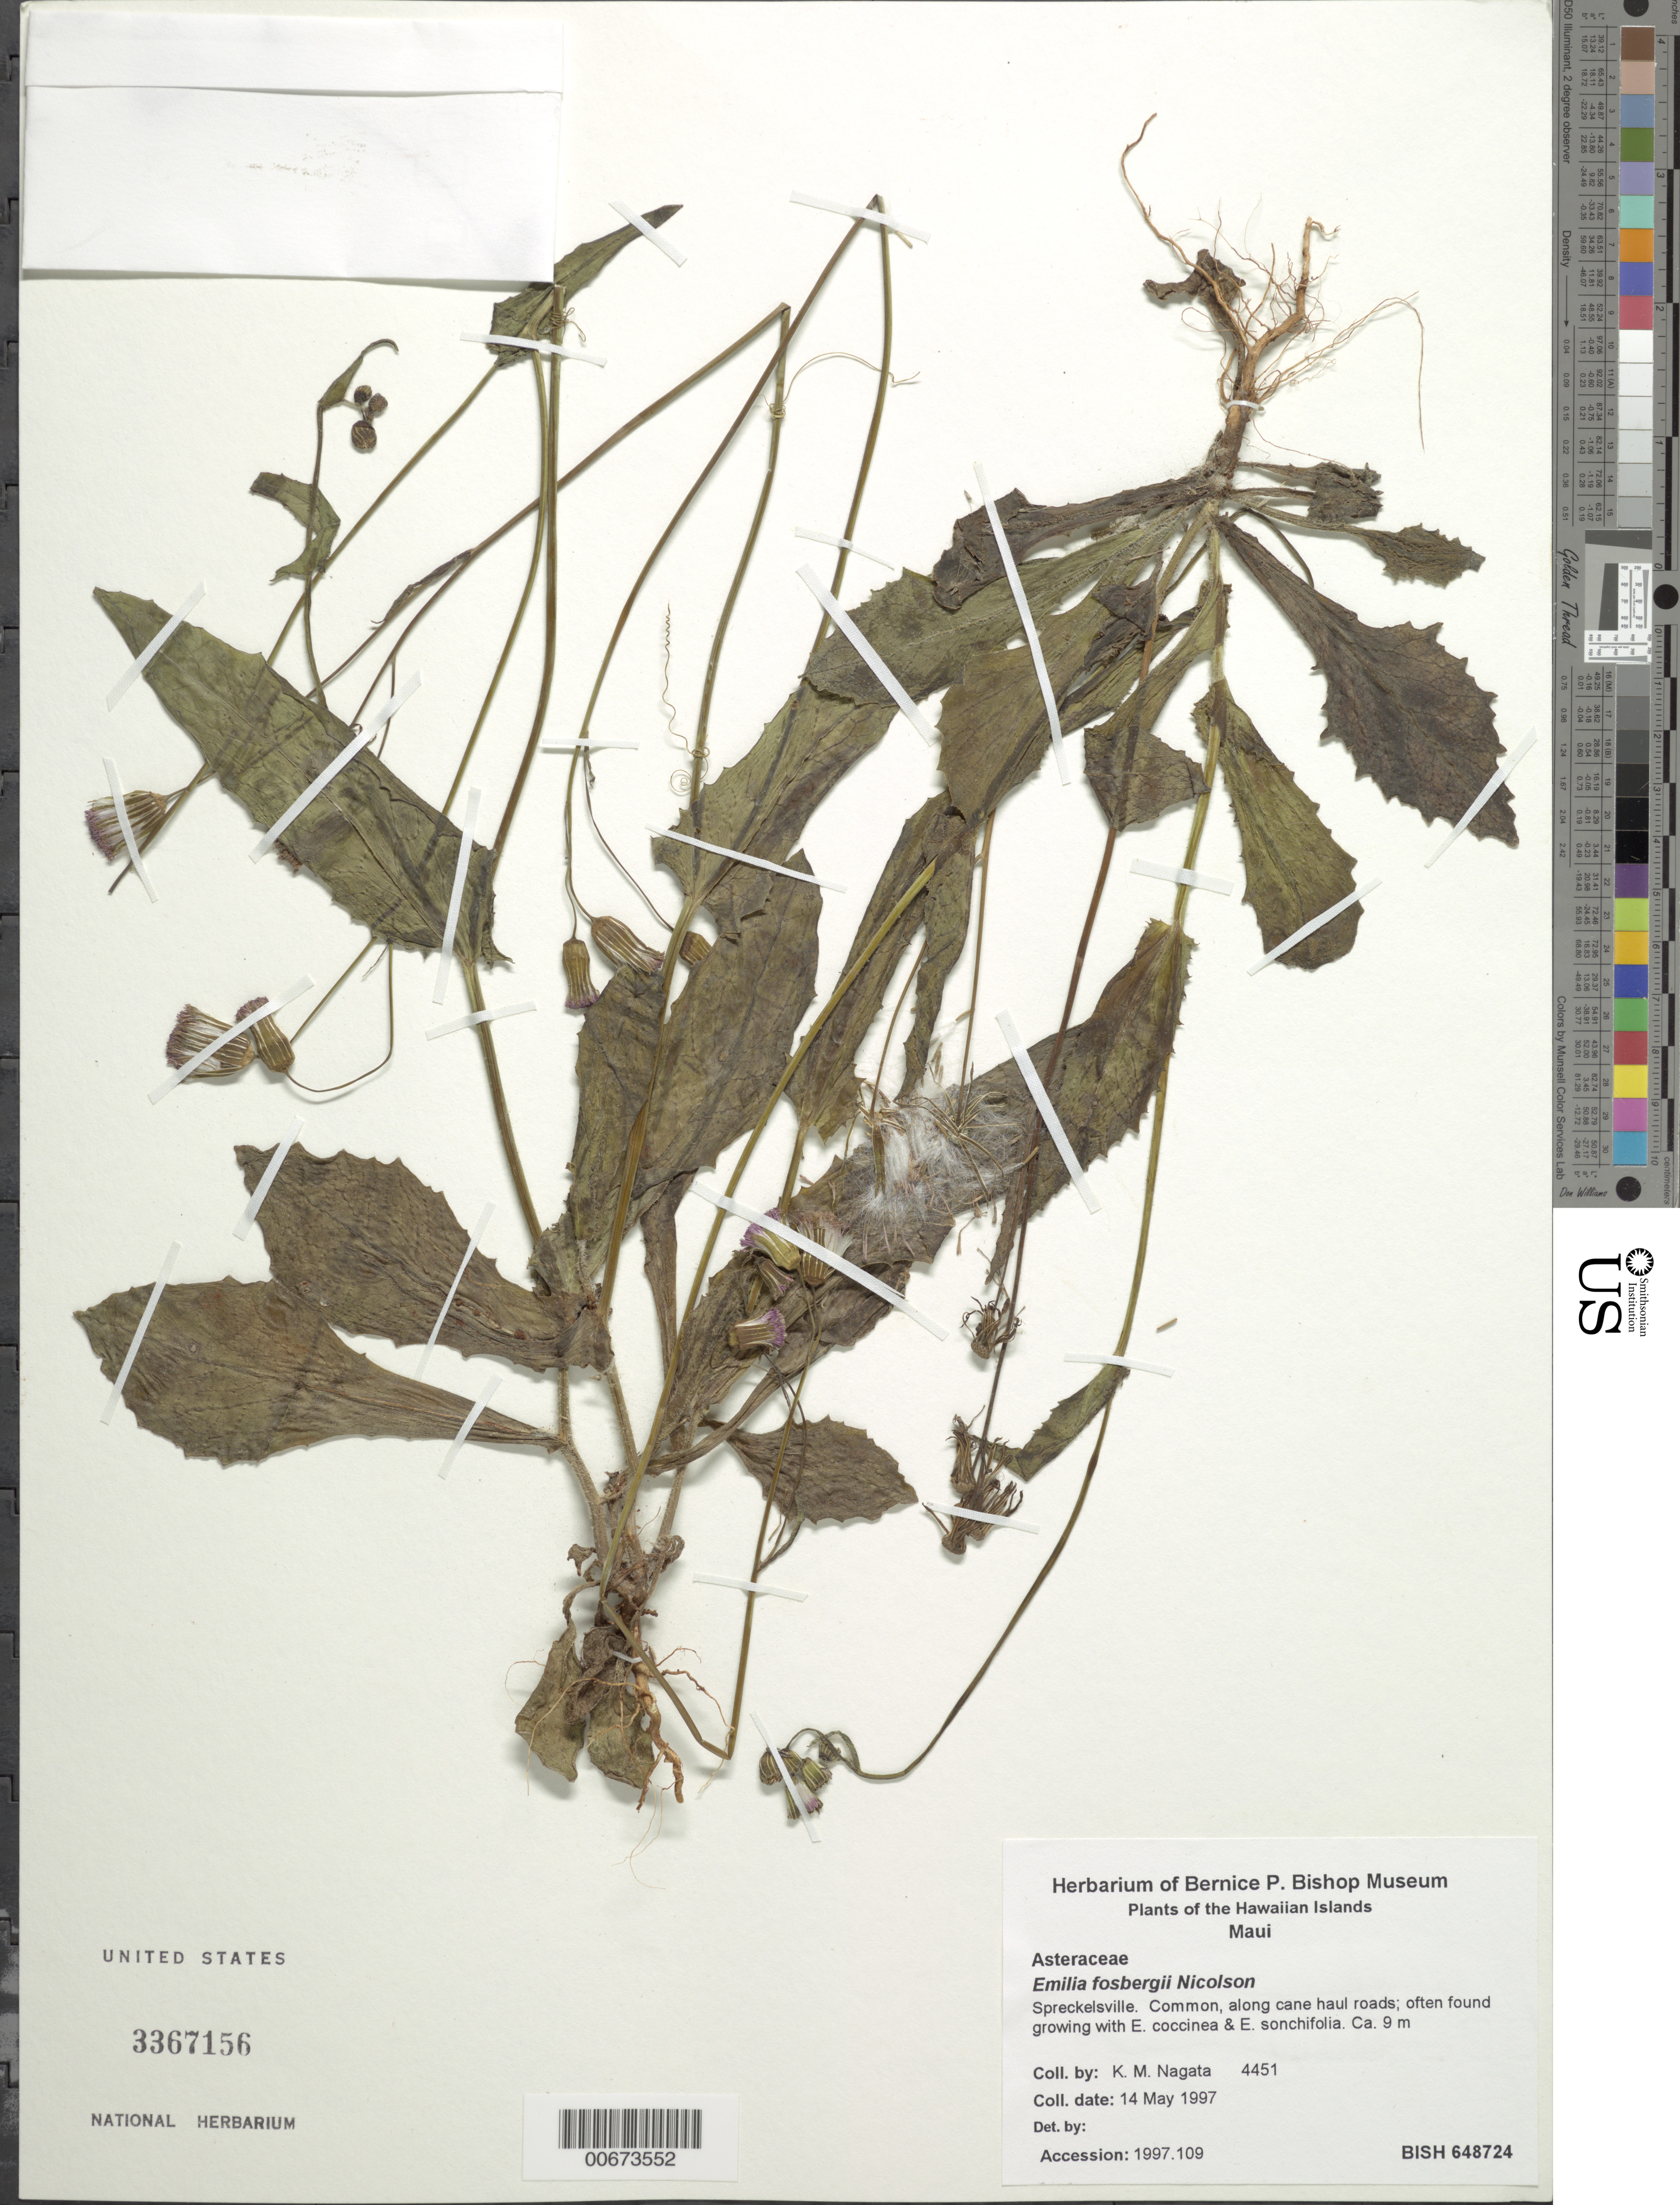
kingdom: Plantae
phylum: Tracheophyta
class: Magnoliopsida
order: Asterales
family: Asteraceae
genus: Emilia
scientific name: Emilia fosbergii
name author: Nicolson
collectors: K. Nagata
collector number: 4451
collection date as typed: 14 May 1997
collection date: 1997-05-14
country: United States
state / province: Hawaii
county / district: Maui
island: Maui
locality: Spreckelsville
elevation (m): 9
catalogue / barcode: US 3367156